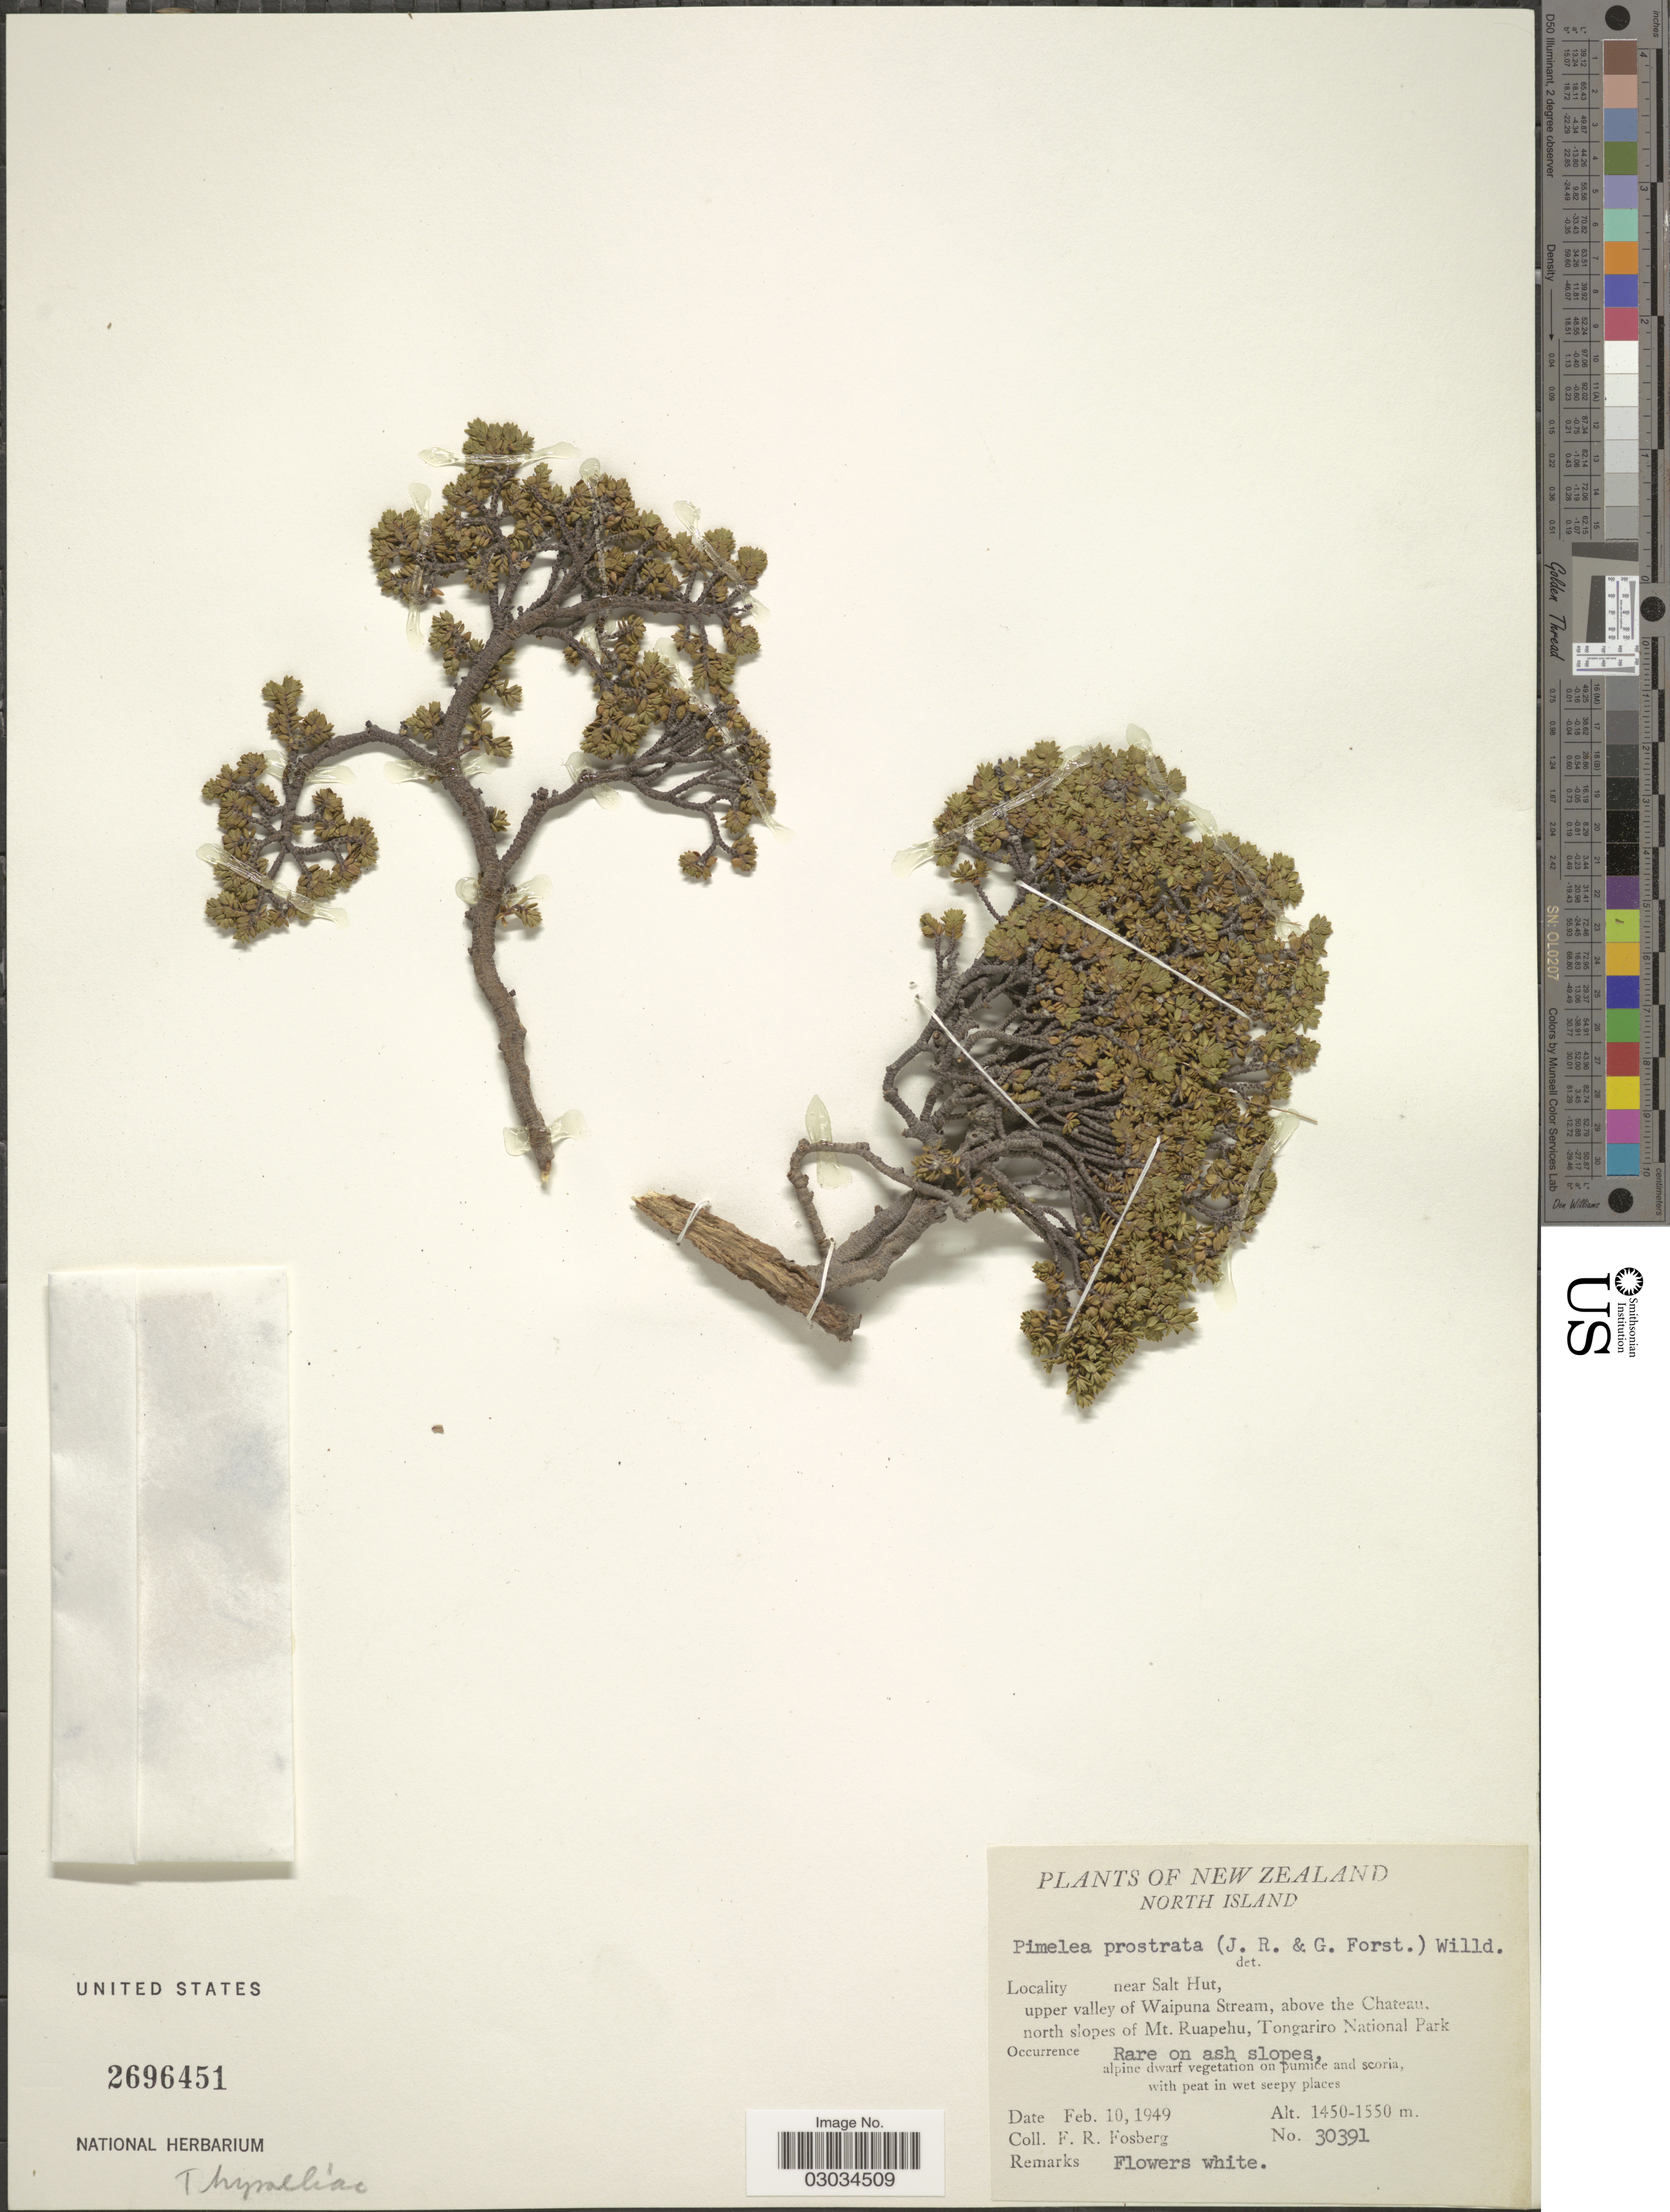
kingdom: Plantae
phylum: Tracheophyta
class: Magnoliopsida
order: Malvales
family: Thymelaeaceae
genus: Pimelea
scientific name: Pimelea prostrata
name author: Willd.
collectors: F. R. Fosberg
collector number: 30391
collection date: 1949-02-10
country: New Zealand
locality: North Island. Near Salt Hut, upper valley of Waipuna Stream, above the Chateau, north slopes of Mt. Ruapehu, Tongariro National Park.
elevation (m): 1450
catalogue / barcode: US 2696451